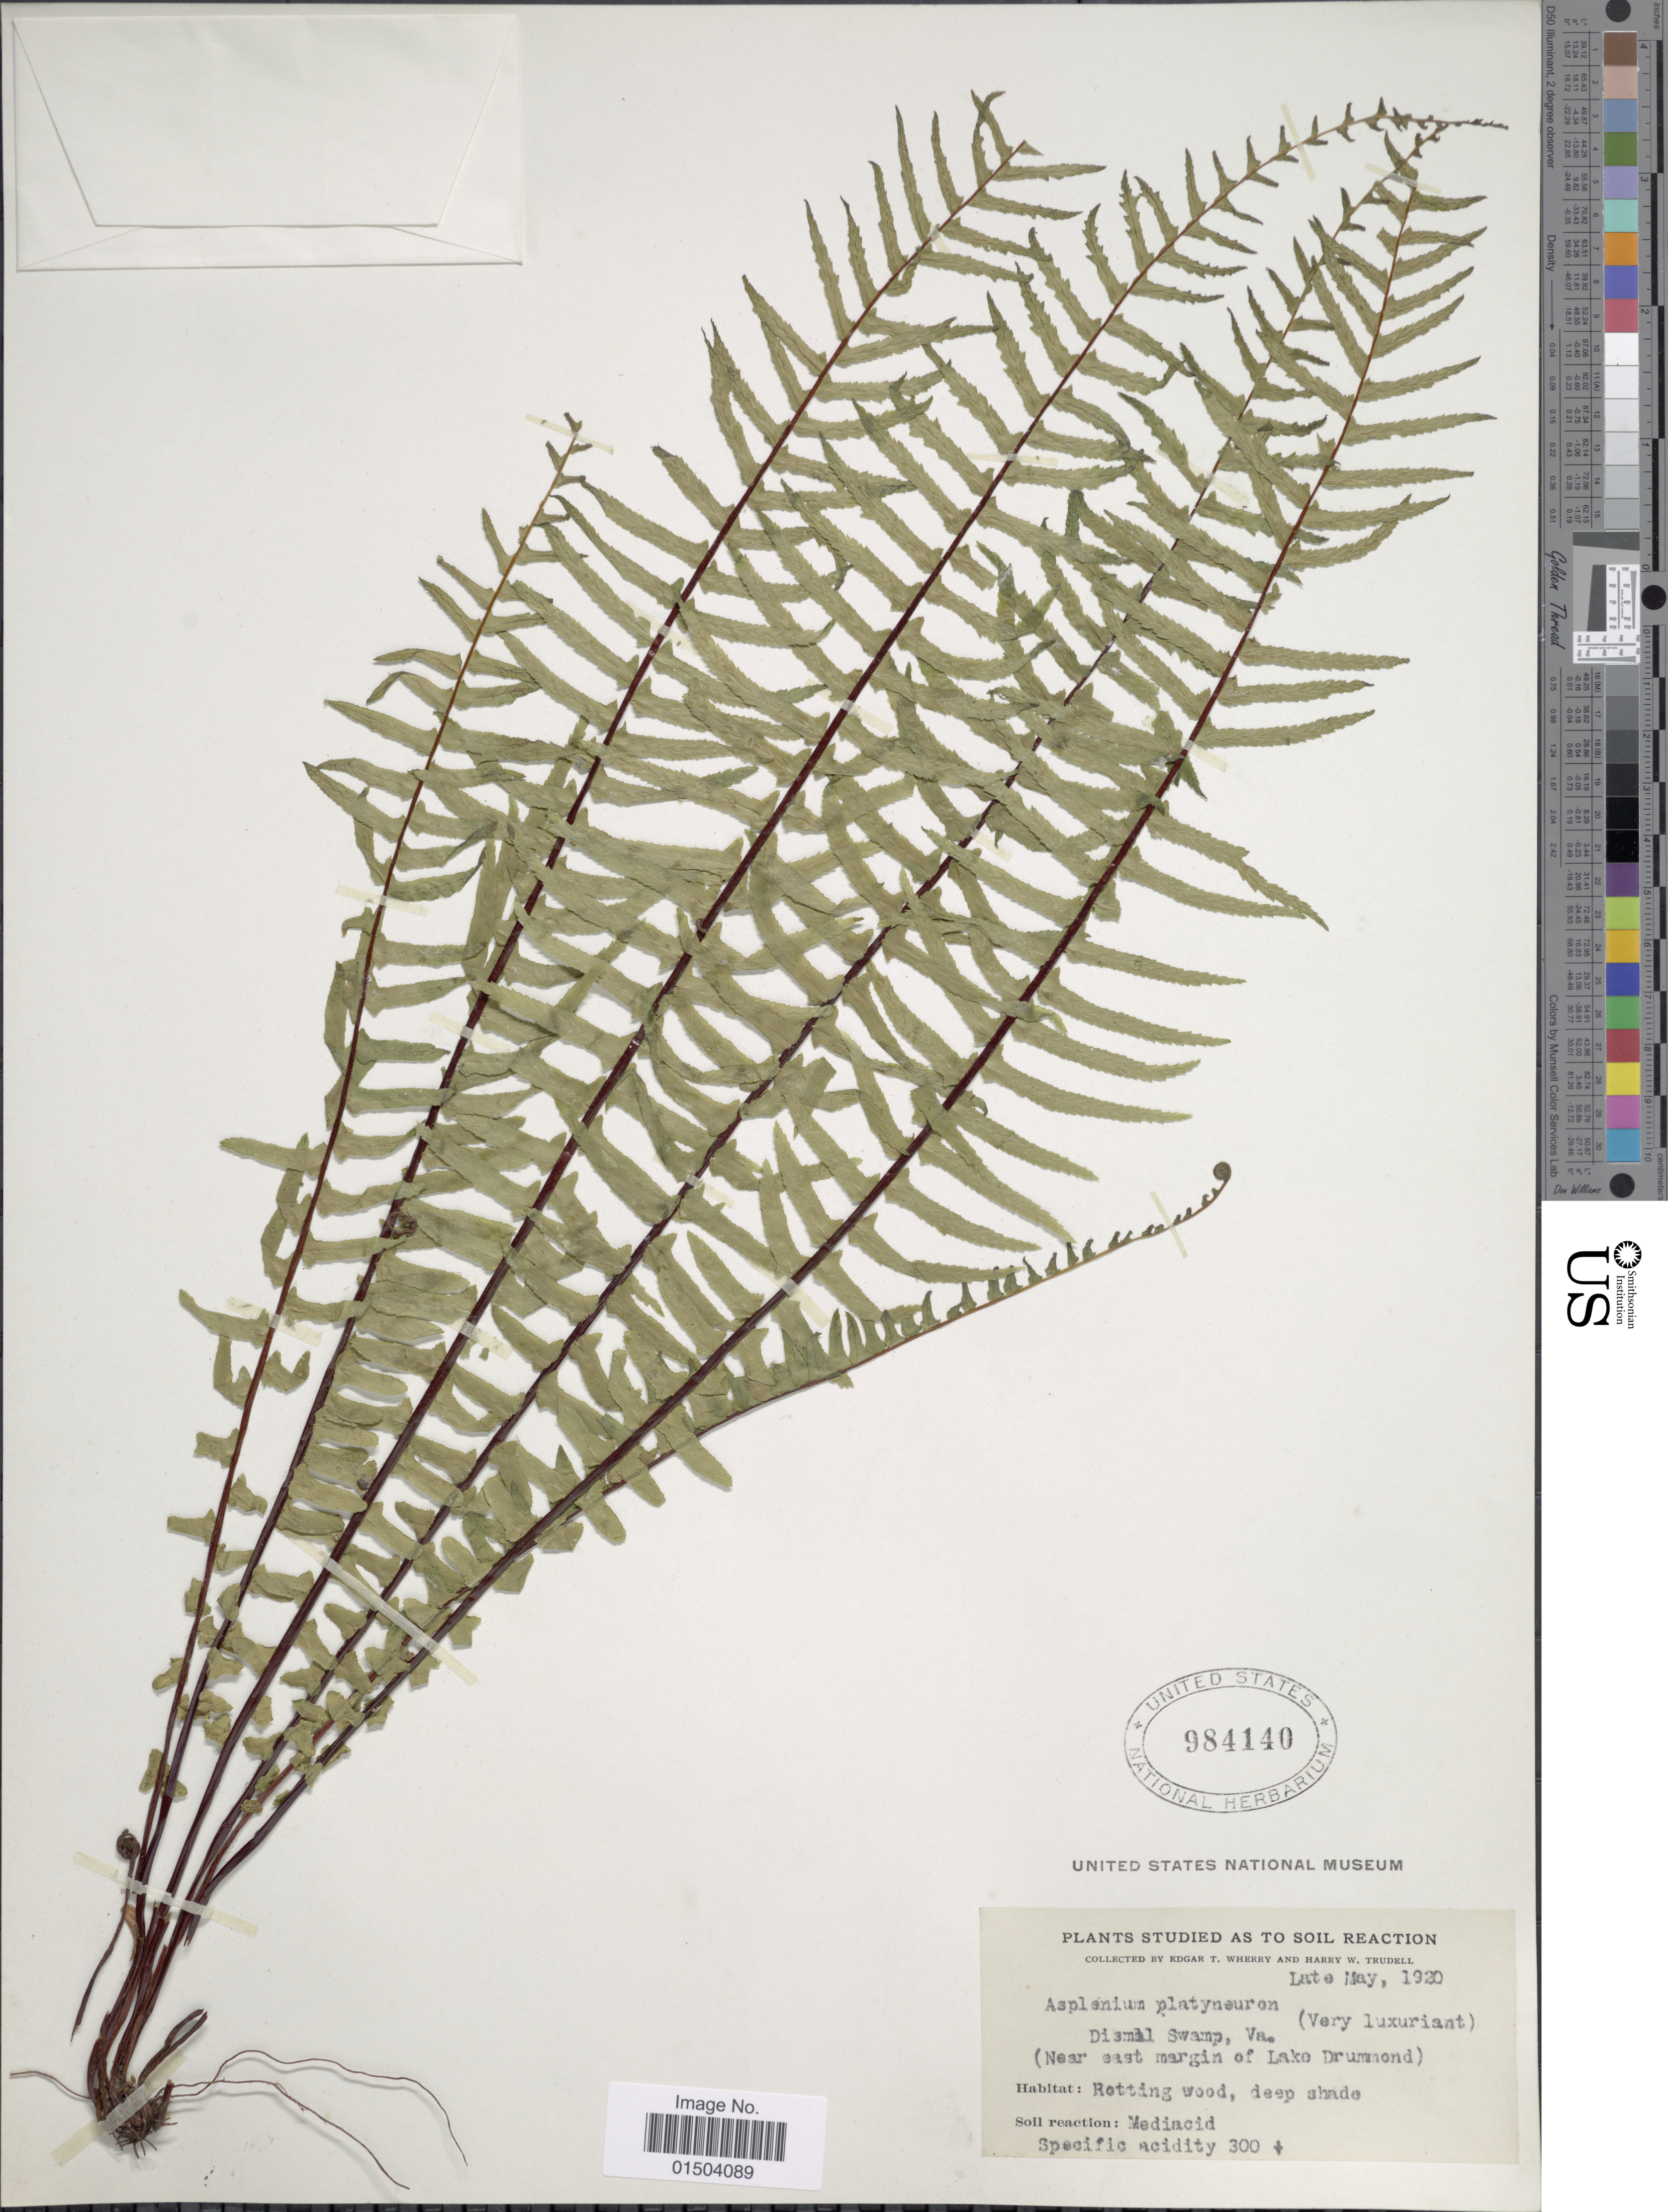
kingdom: Plantae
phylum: Tracheophyta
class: Polypodiopsida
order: Polypodiales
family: Aspleniaceae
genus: Asplenium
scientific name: Asplenium platyneuron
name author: (L.) Britton, Stearns & Poggenb.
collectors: E. T. Wherry & H. Trudell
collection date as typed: Late May, 1920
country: United States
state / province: Virginia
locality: Dismal Swamp (Near east margin of Lake Drummond).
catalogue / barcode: US 984140